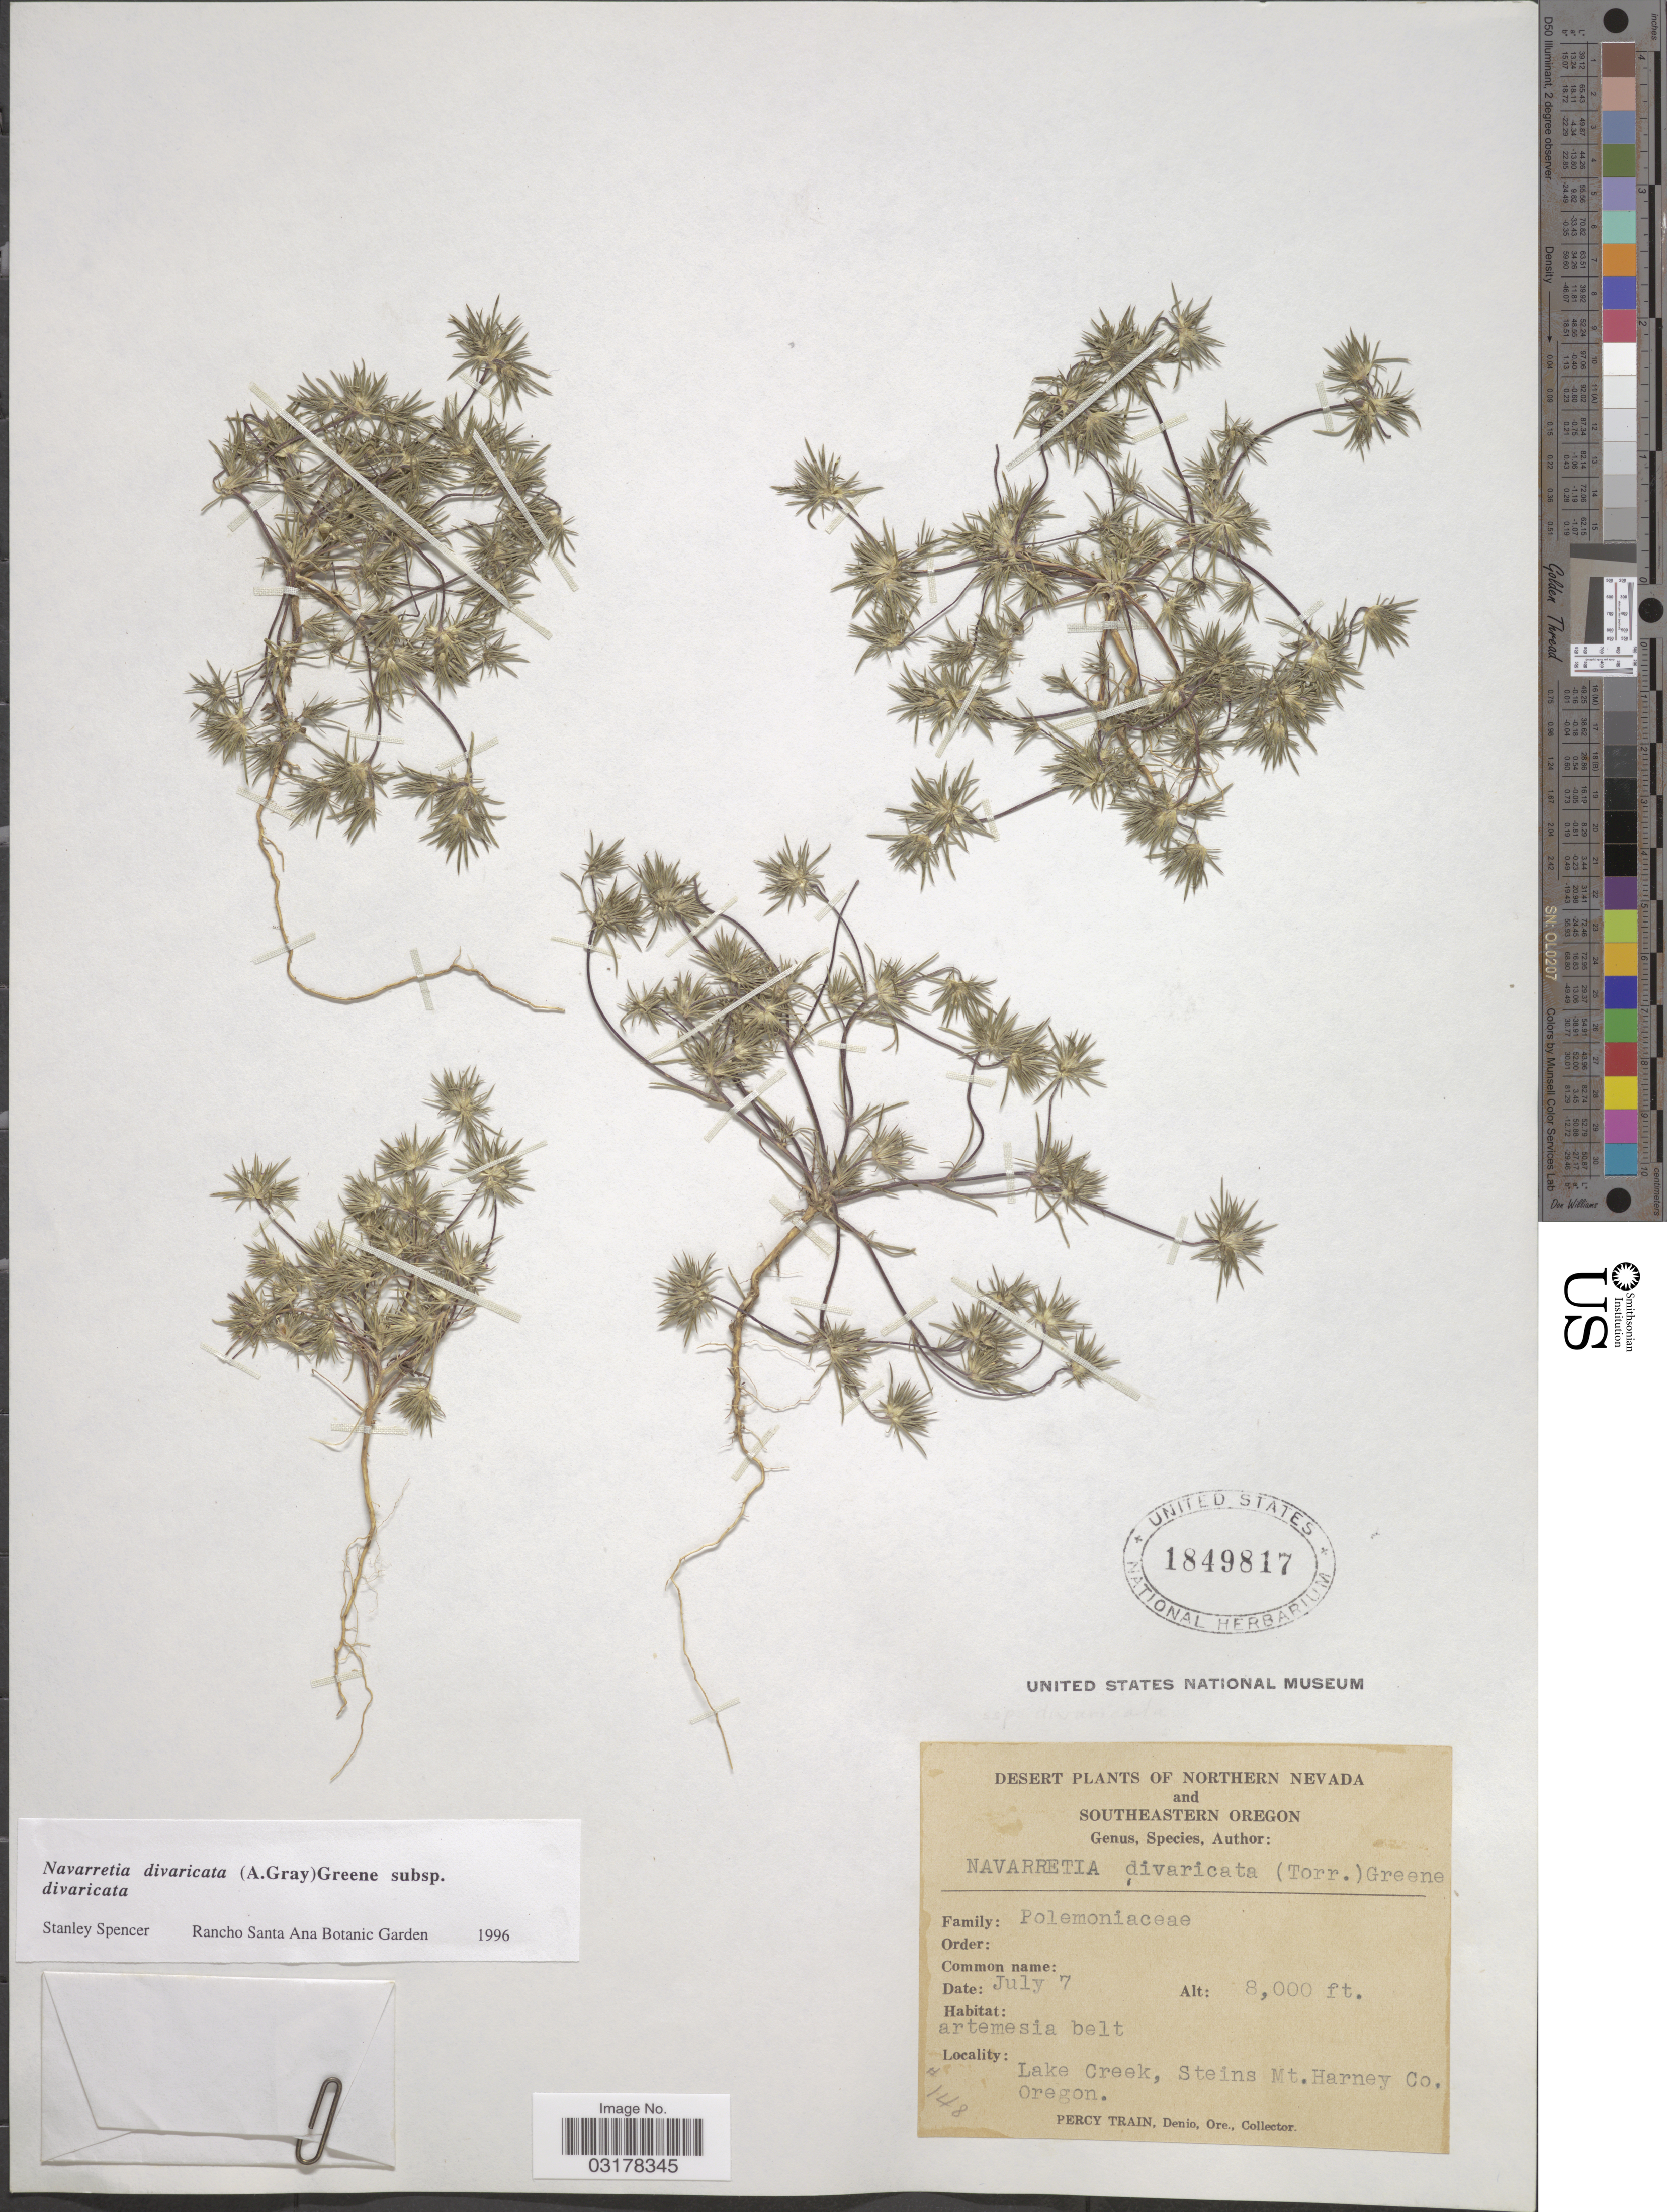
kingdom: Plantae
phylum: Tracheophyta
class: Magnoliopsida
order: Ericales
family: Polemoniaceae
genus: Navarretia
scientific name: Navarretia divaricata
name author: S.W. Greene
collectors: P. Train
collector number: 148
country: United States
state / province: Oregon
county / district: Harney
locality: Southeastern Oregon. Lake Creek, Steins Mt. Harney Co.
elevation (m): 2438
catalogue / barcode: US 1849817